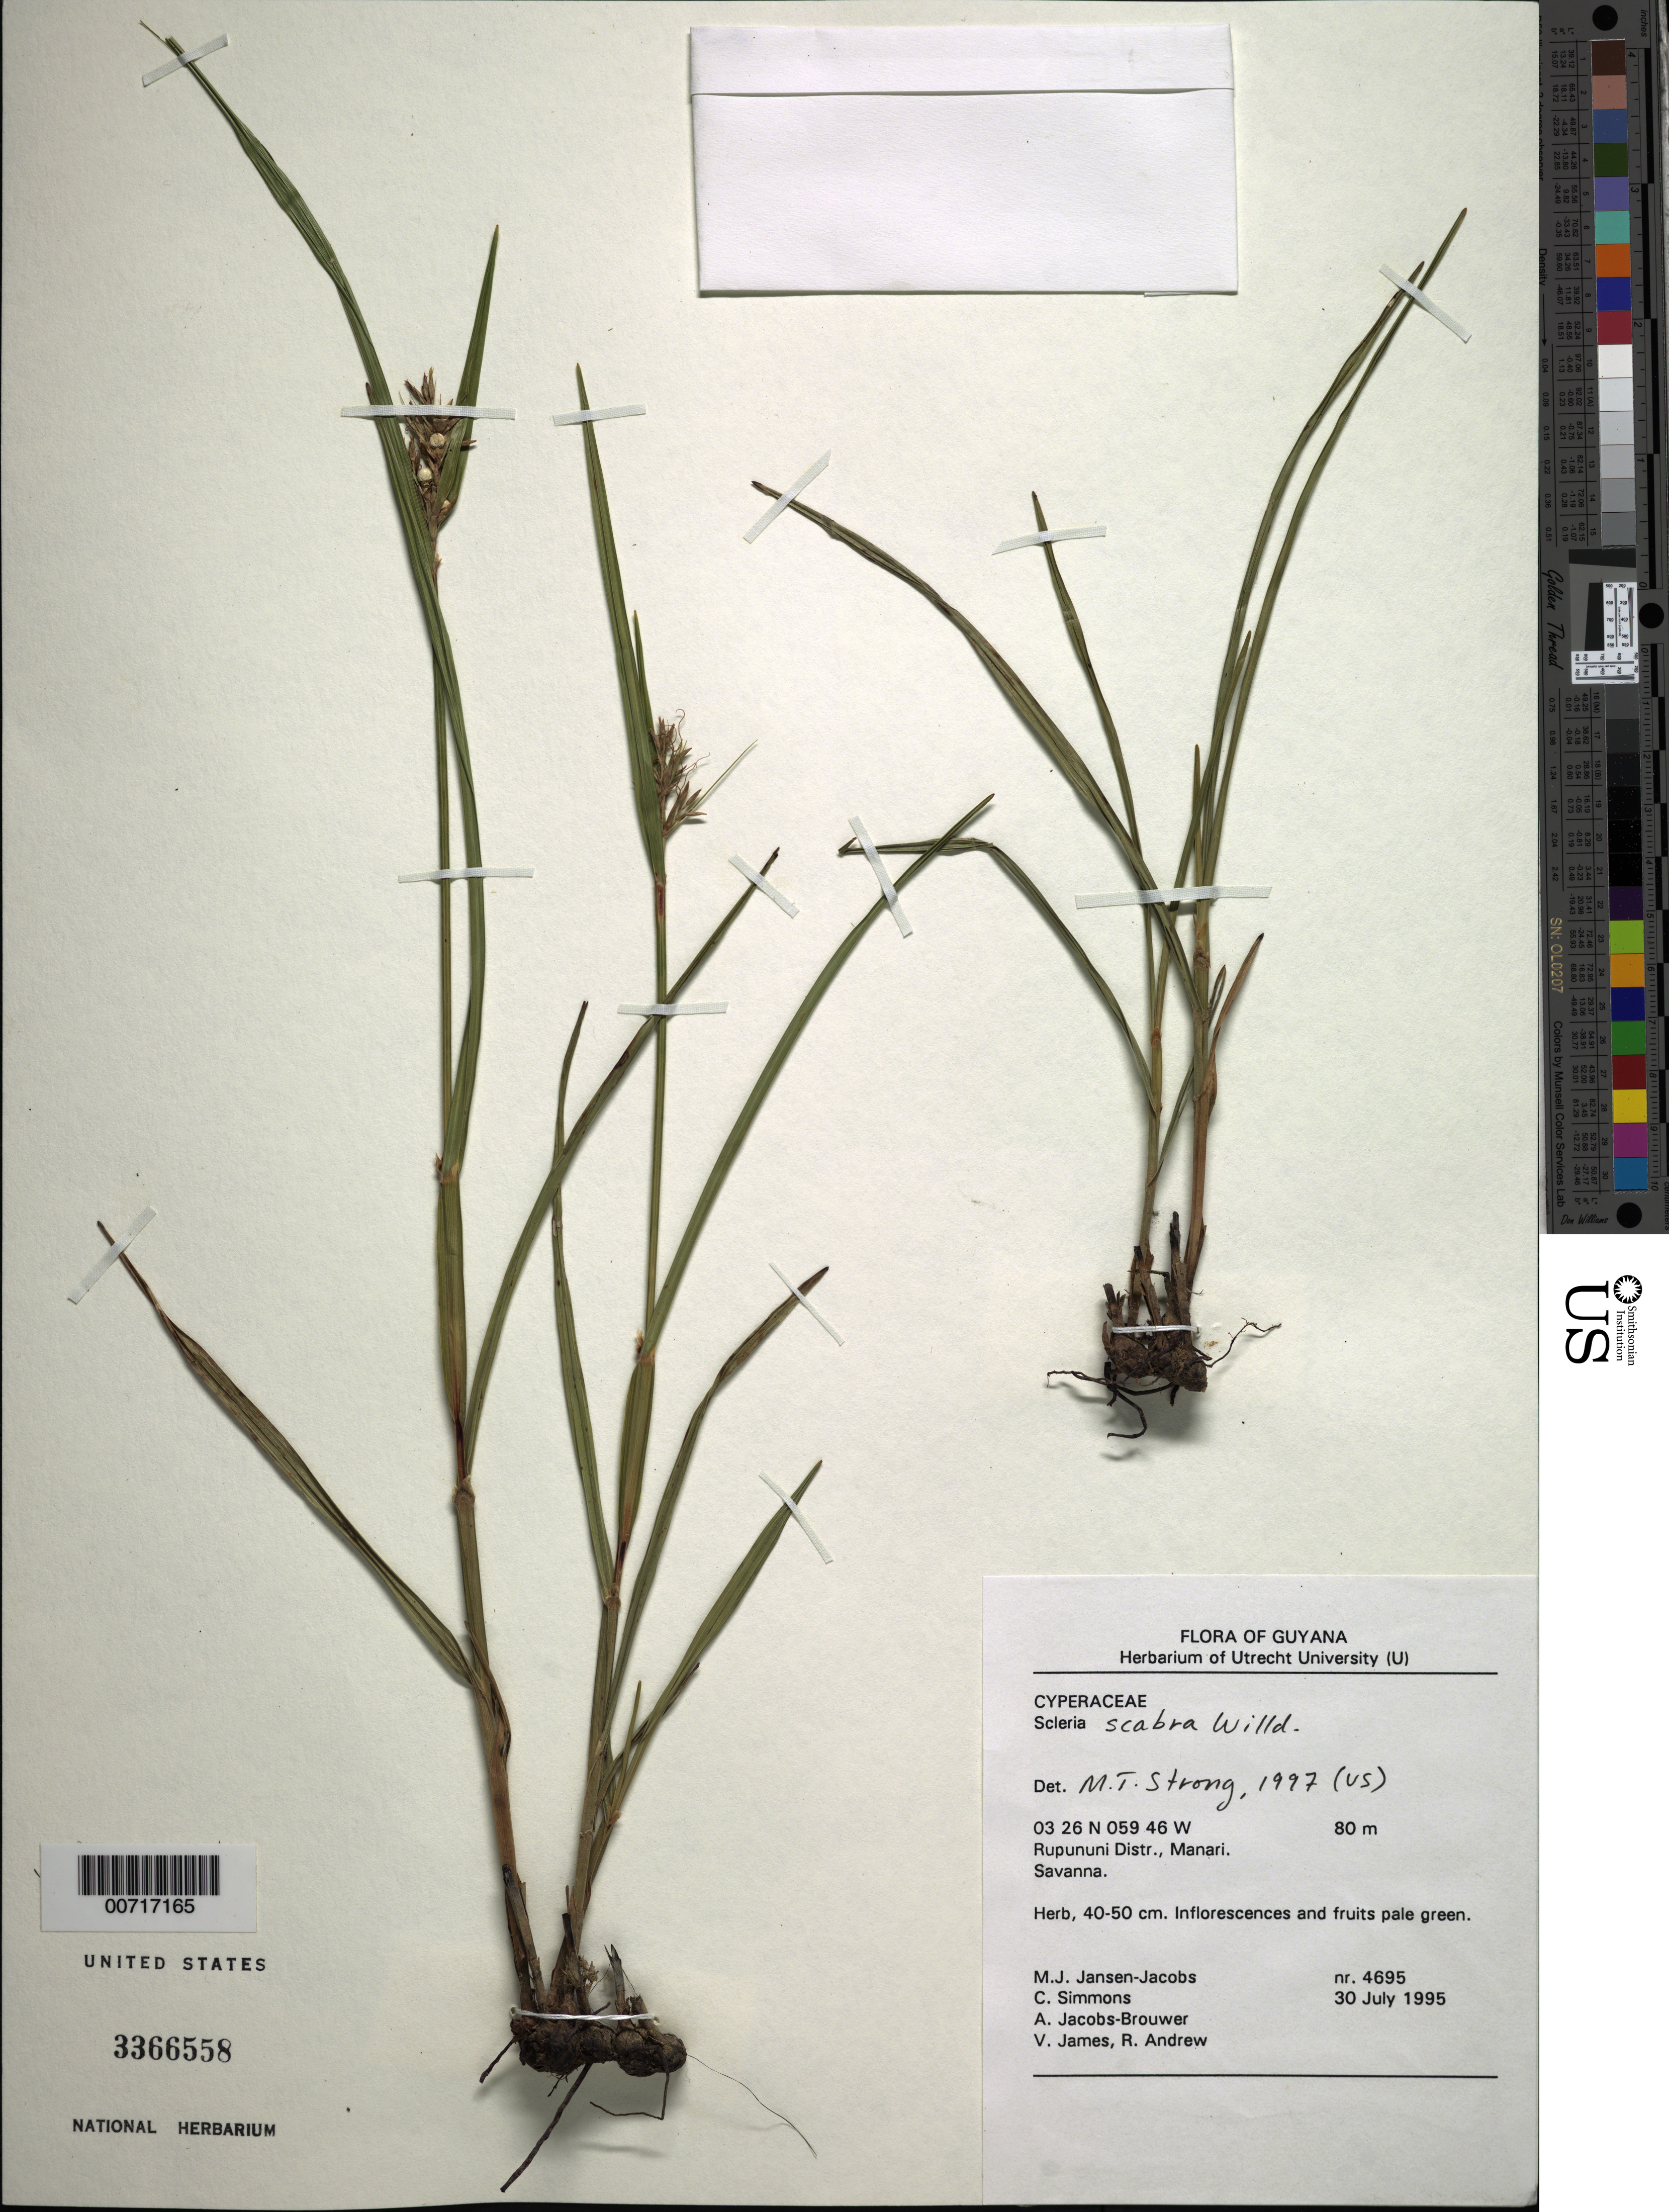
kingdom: Plantae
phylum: Tracheophyta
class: Liliopsida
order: Poales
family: Cyperaceae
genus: Scleria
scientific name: Scleria scabra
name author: Willd.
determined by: Strong, M. T., (US), Smithsonian Institution - National Museum of Natural History (UNITED STATES)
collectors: M. J. Jansen-Jacobs, C. Simons, A. Jacobs-Brouwer, V. James & R. Andrew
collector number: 4695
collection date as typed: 30-Jul-95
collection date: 1995-07-30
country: Guyana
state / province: U. Takutu-U. Essequibo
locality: Manari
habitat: Savanna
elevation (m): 80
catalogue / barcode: US 3366558